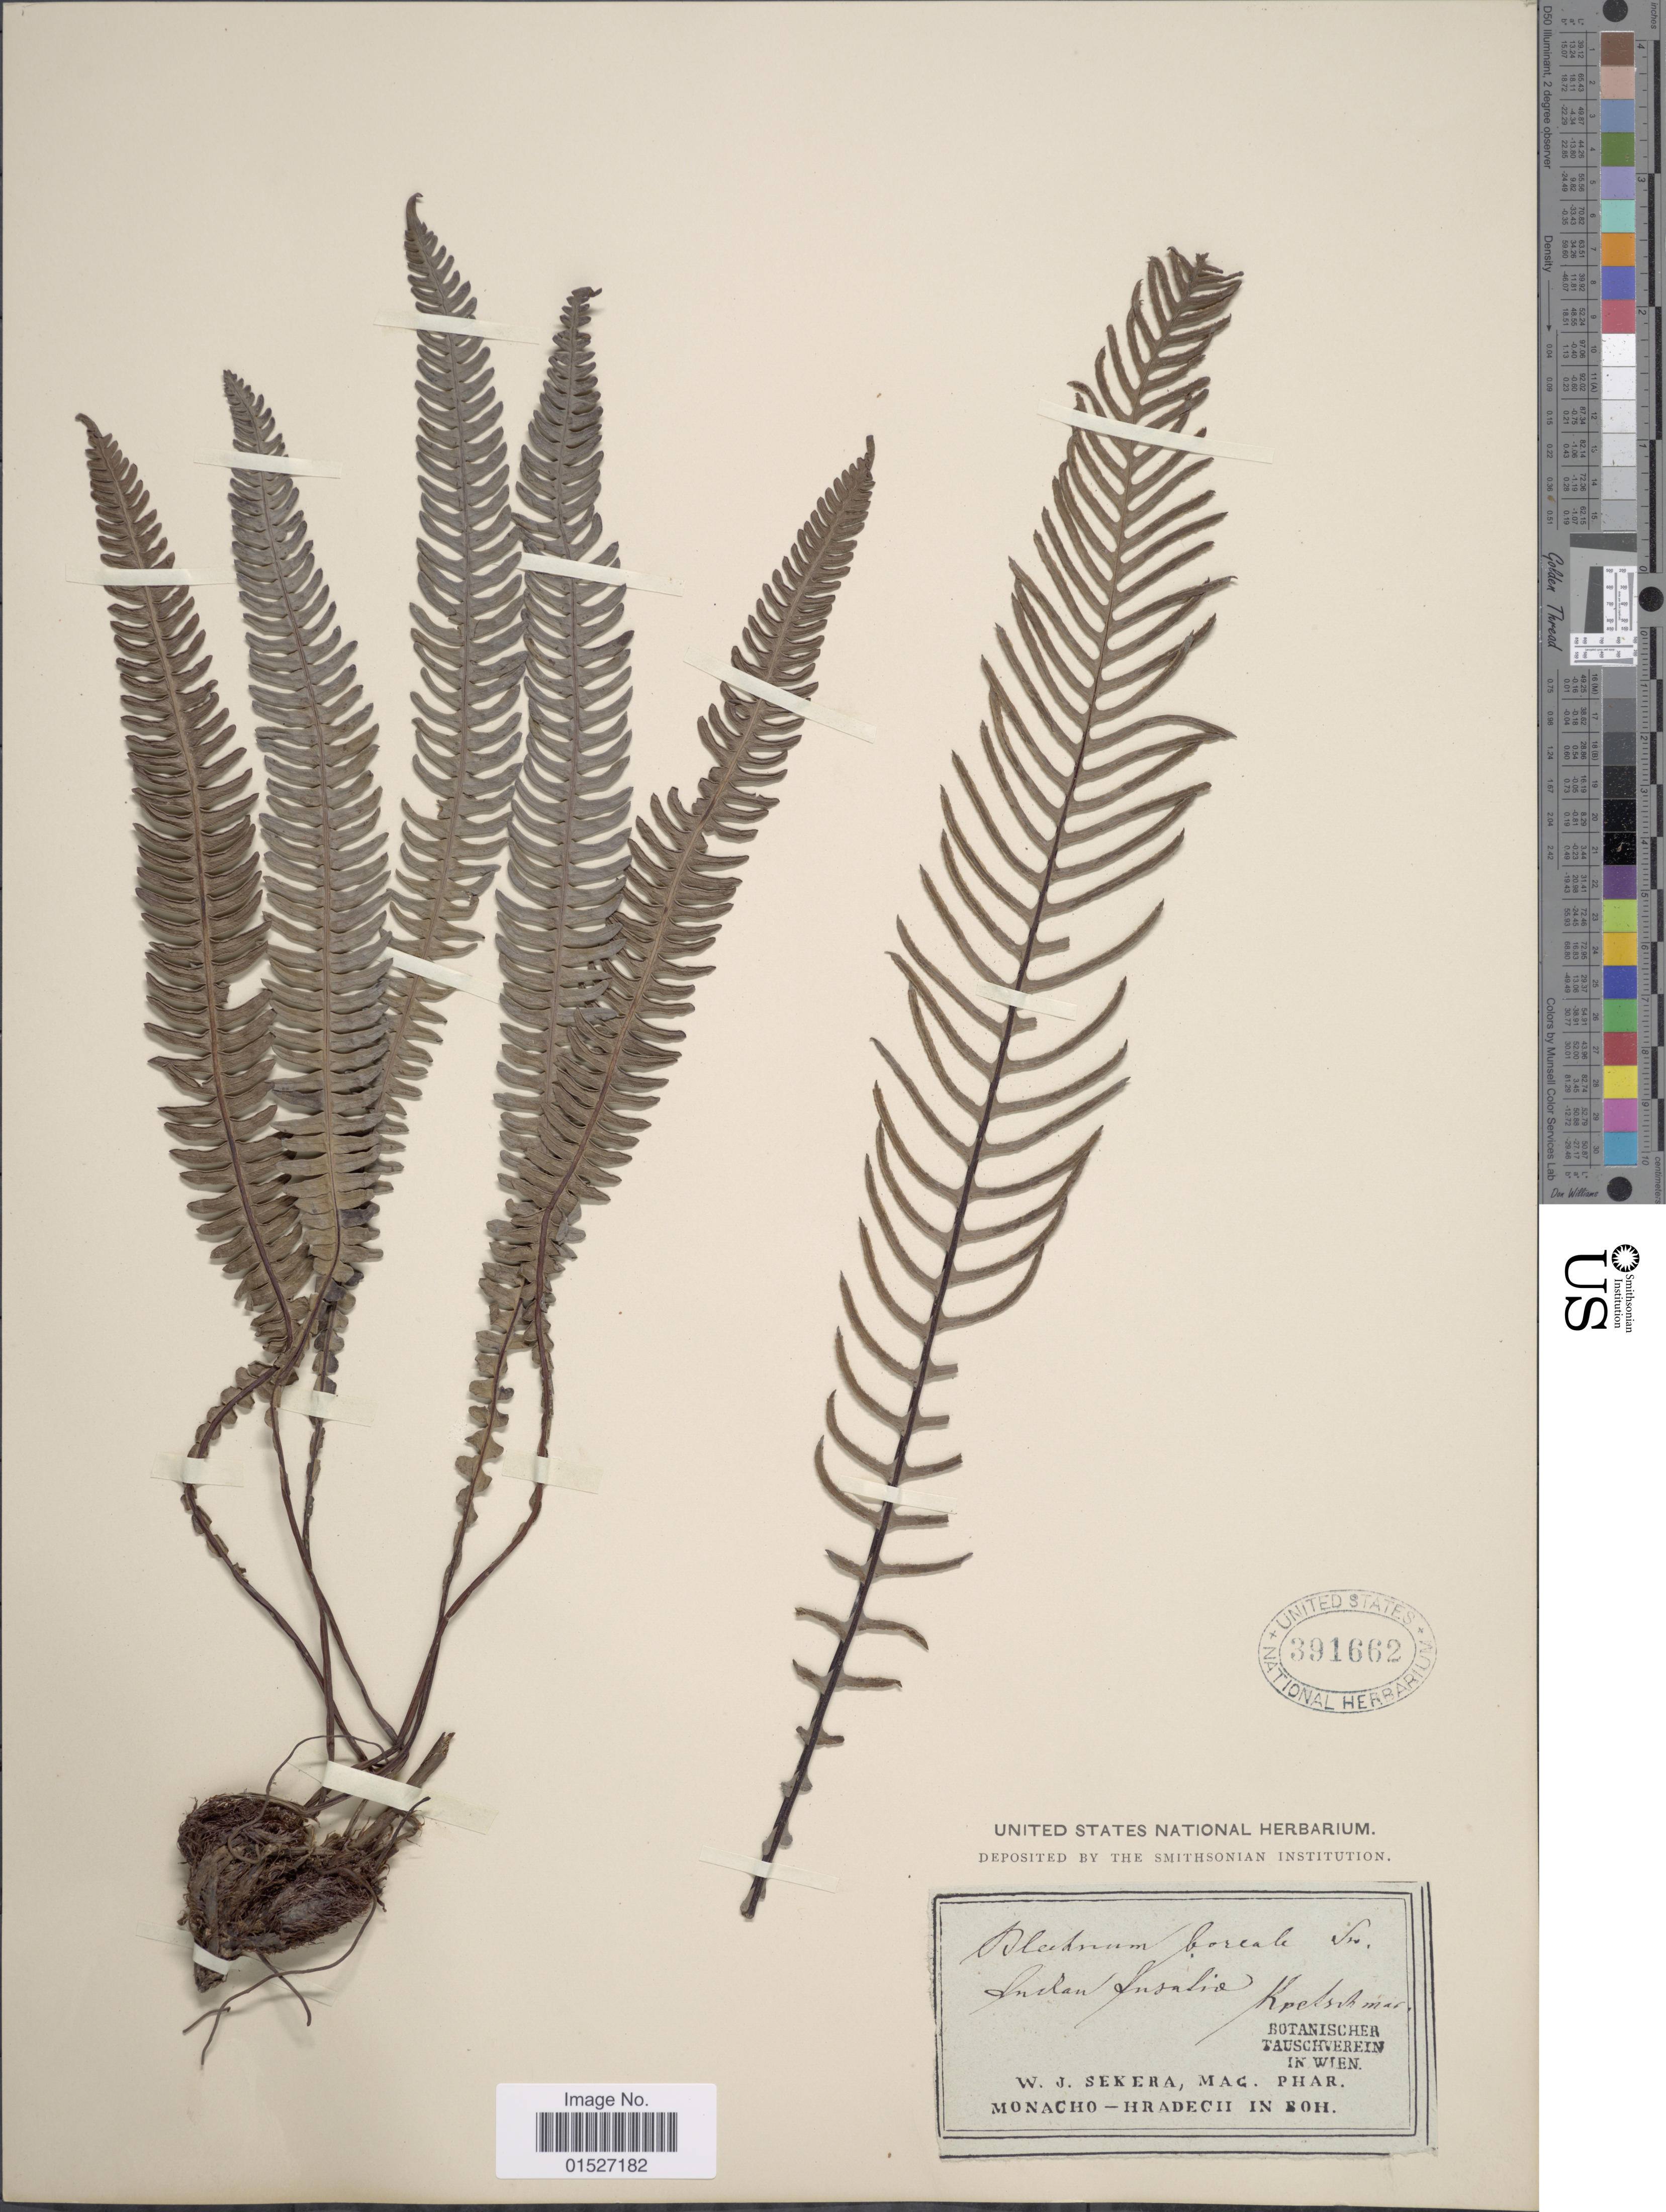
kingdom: Plantae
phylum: Tracheophyta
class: Polypodiopsida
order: Polypodiales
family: Blechnaceae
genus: Blechnum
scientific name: Blechnum spicant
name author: (L.) Sm.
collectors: W. Sekera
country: Germany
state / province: Brandenburg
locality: Monach - Hradecii in Boh. [interpreted]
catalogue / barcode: US 391662